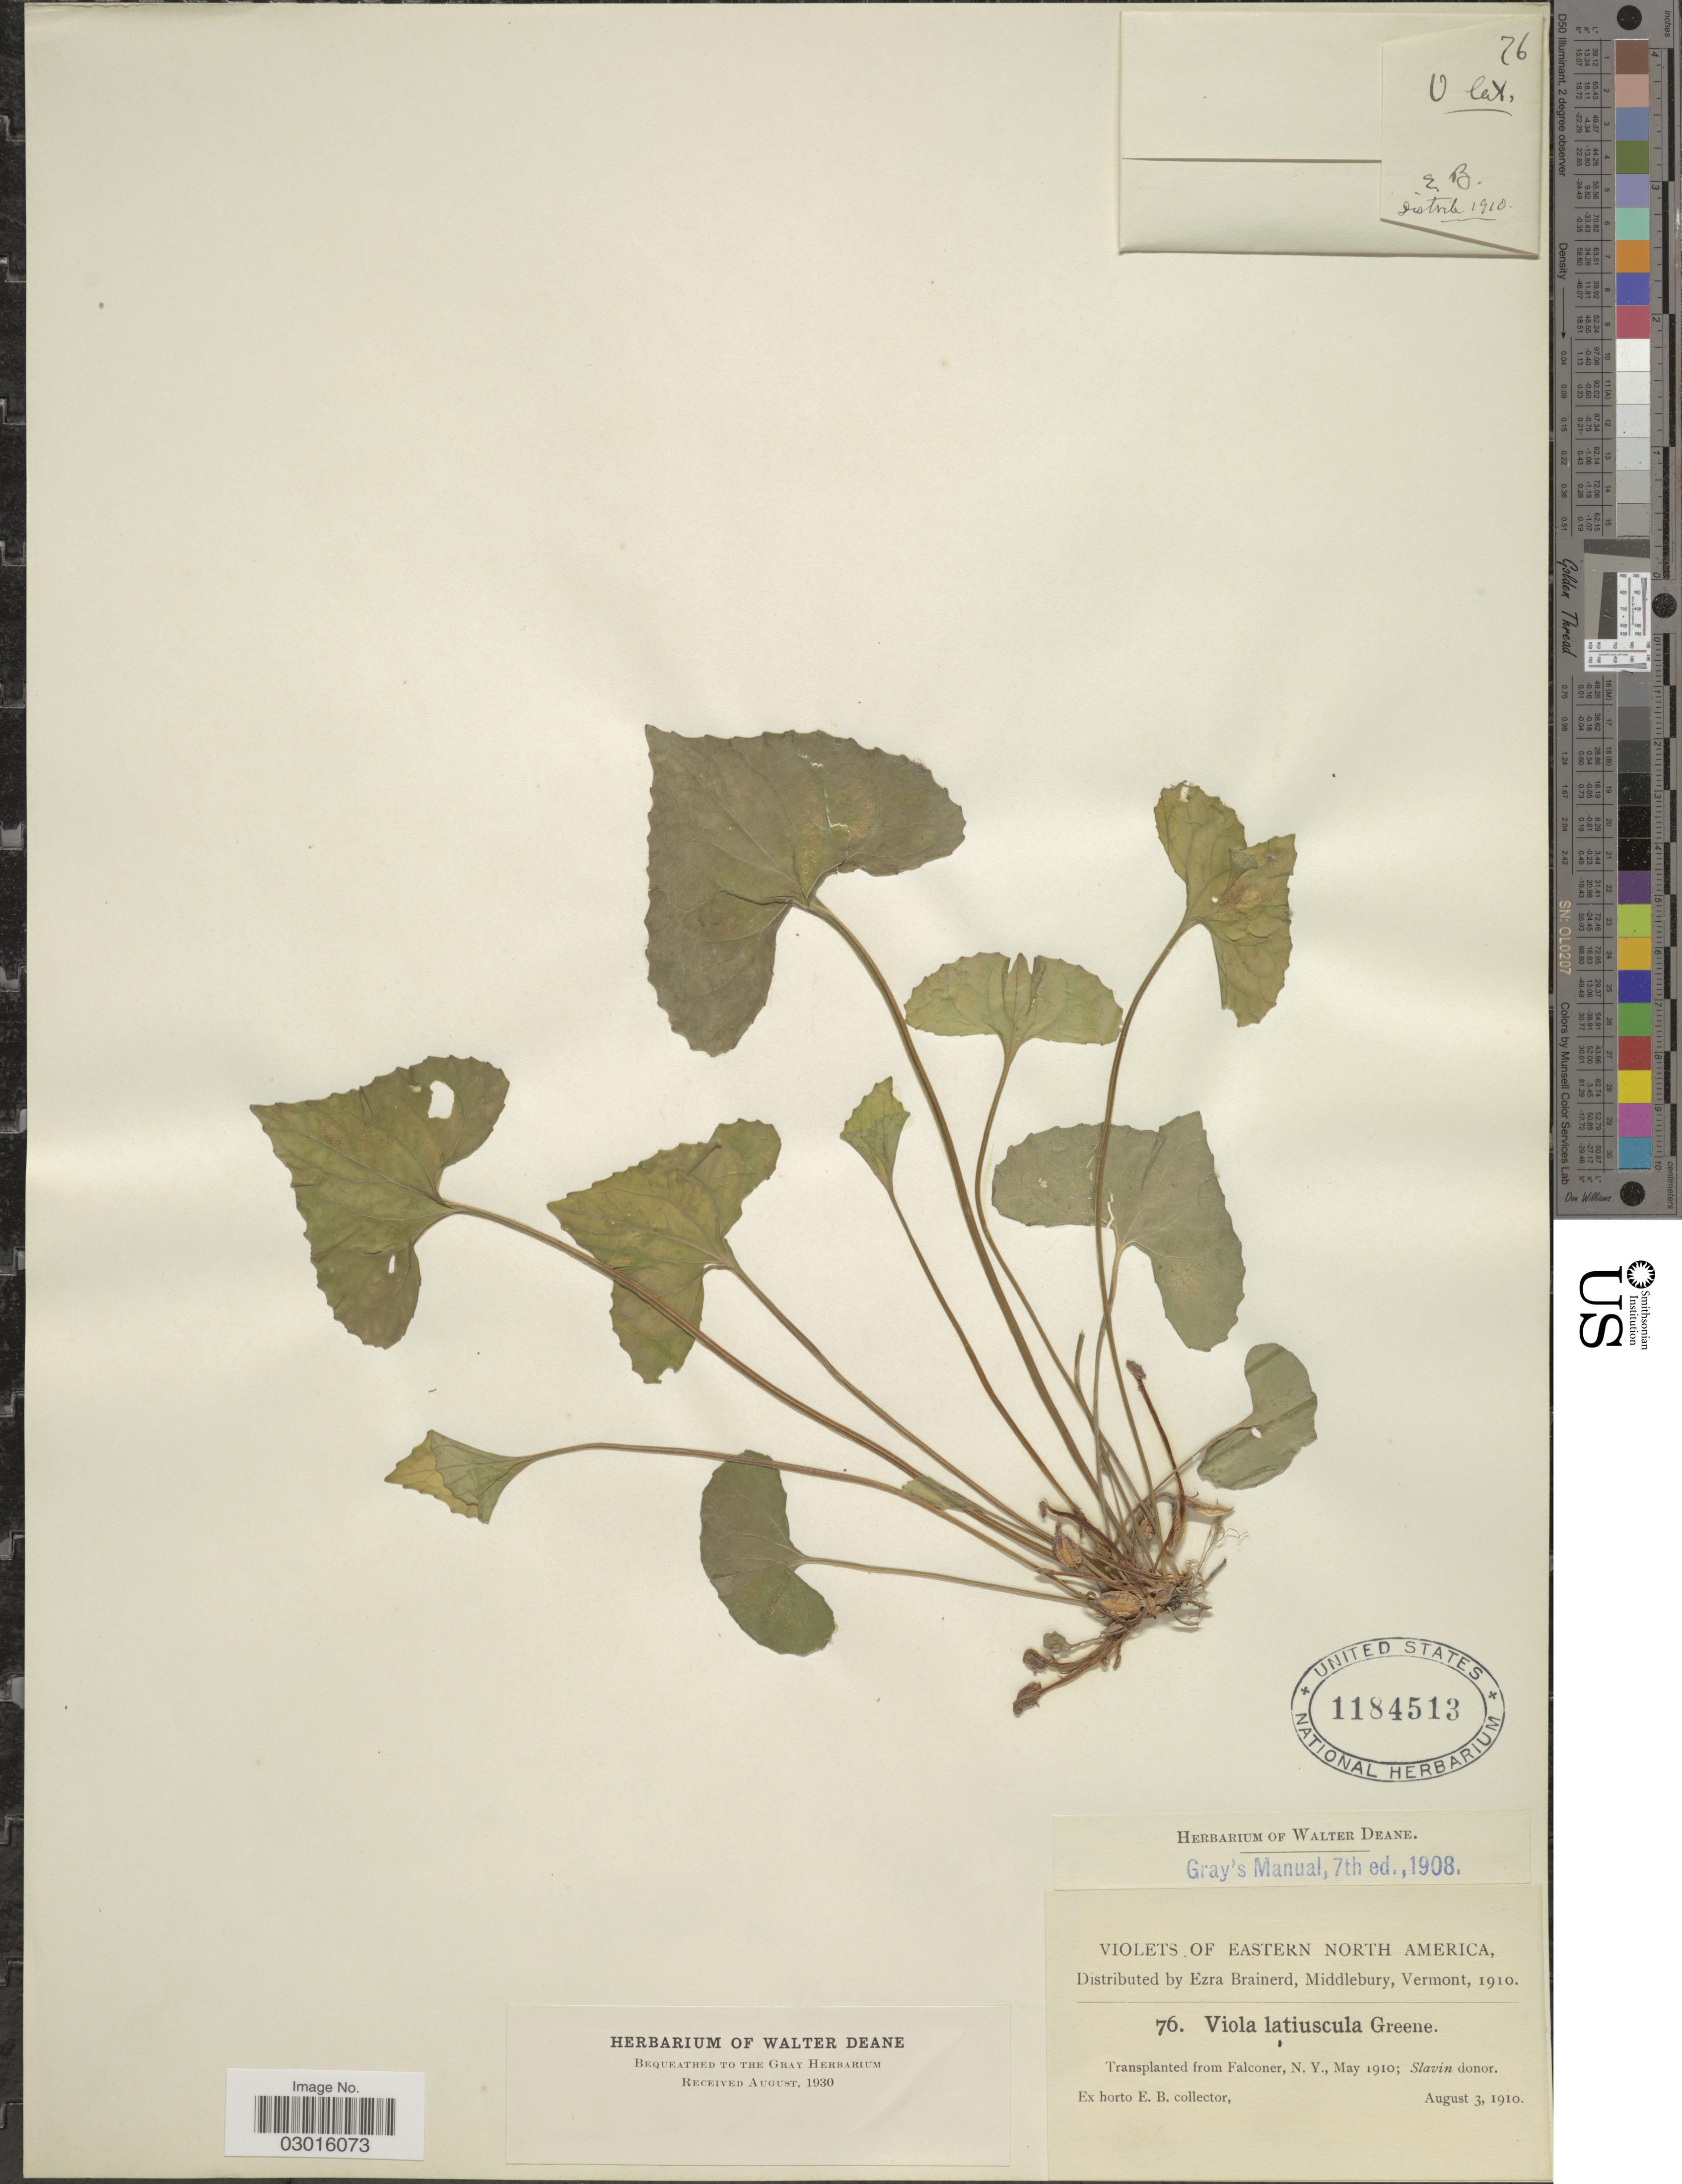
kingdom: Plantae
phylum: Tracheophyta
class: Magnoliopsida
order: Malpighiales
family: Violaceae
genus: Viola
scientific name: Viola latiuscula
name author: Greene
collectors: ex herb. Ezra Brainerd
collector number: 76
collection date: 1910-08-03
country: United States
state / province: New York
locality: Eastern North America. Transplanted from Falconer, N. Y.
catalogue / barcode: US 1184513